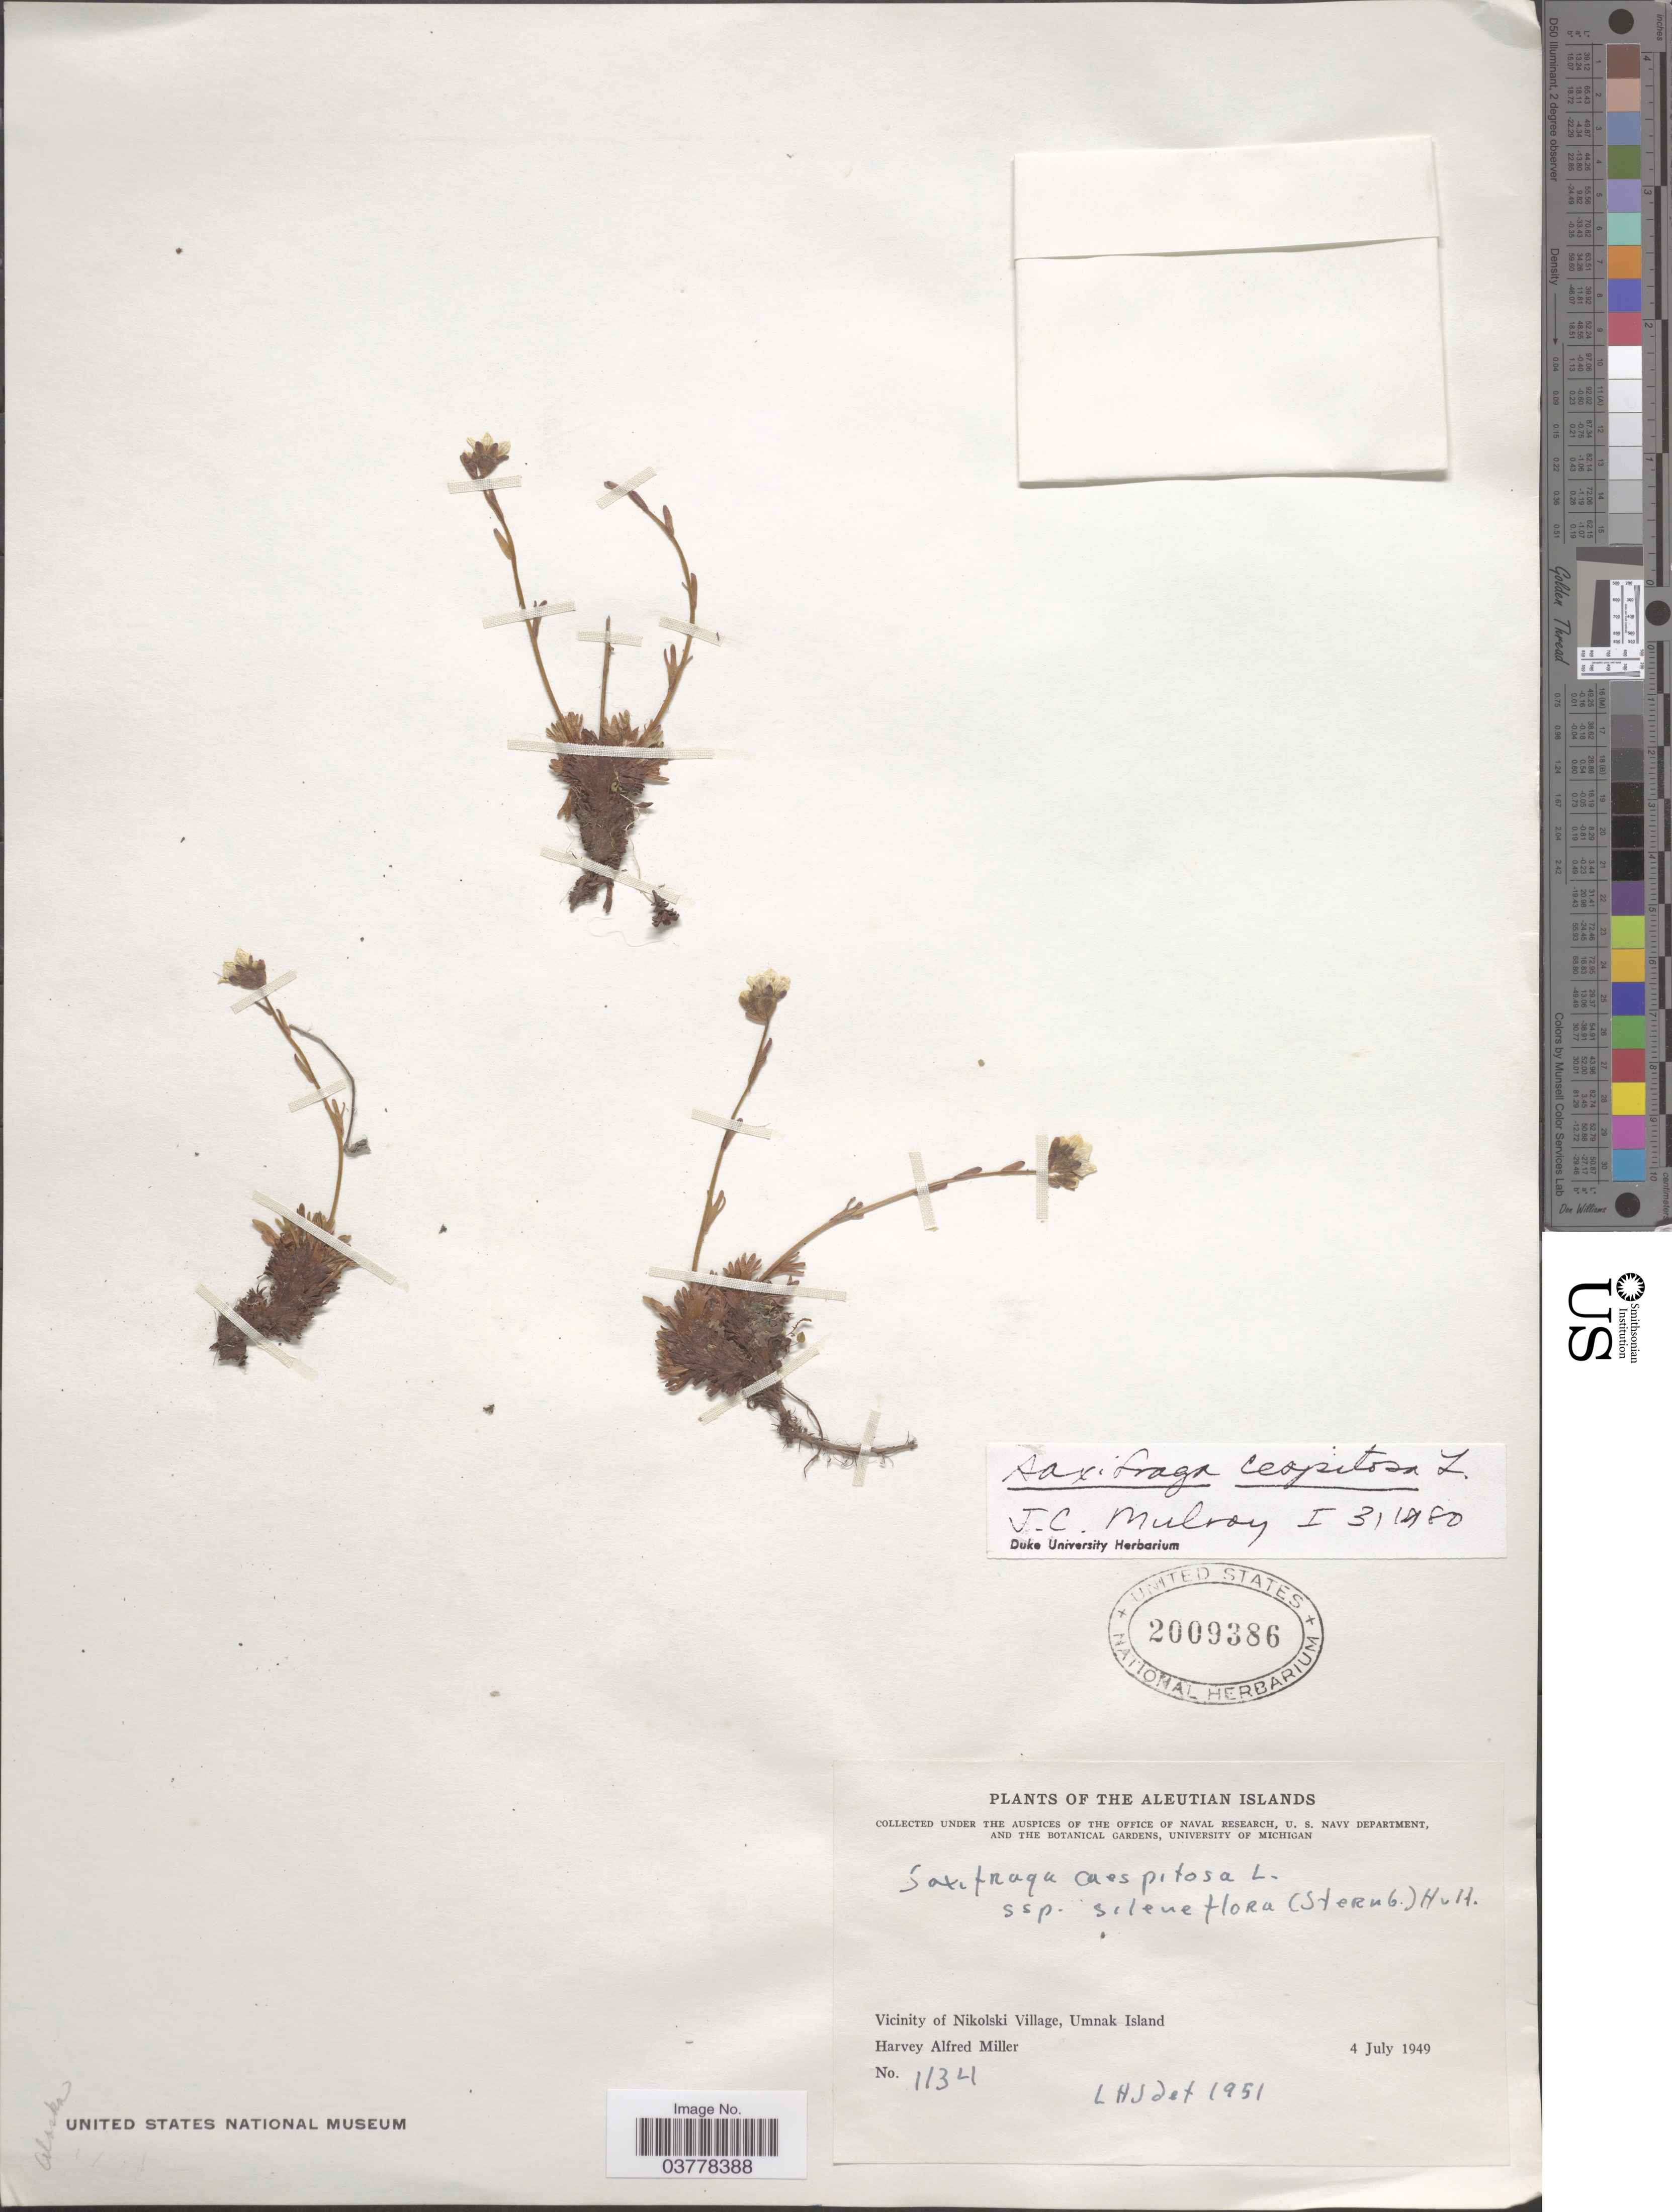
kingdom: Plantae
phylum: Tracheophyta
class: Magnoliopsida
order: Saxifragales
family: Saxifragaceae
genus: Saxifraga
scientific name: Saxifraga caespitosa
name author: L.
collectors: H. A. Miller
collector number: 1134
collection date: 1949-07-04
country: United States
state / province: Alaska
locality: The Aleutian Islands. Vicinity of Nikolski Village, Umnak Island.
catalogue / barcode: US 2009386